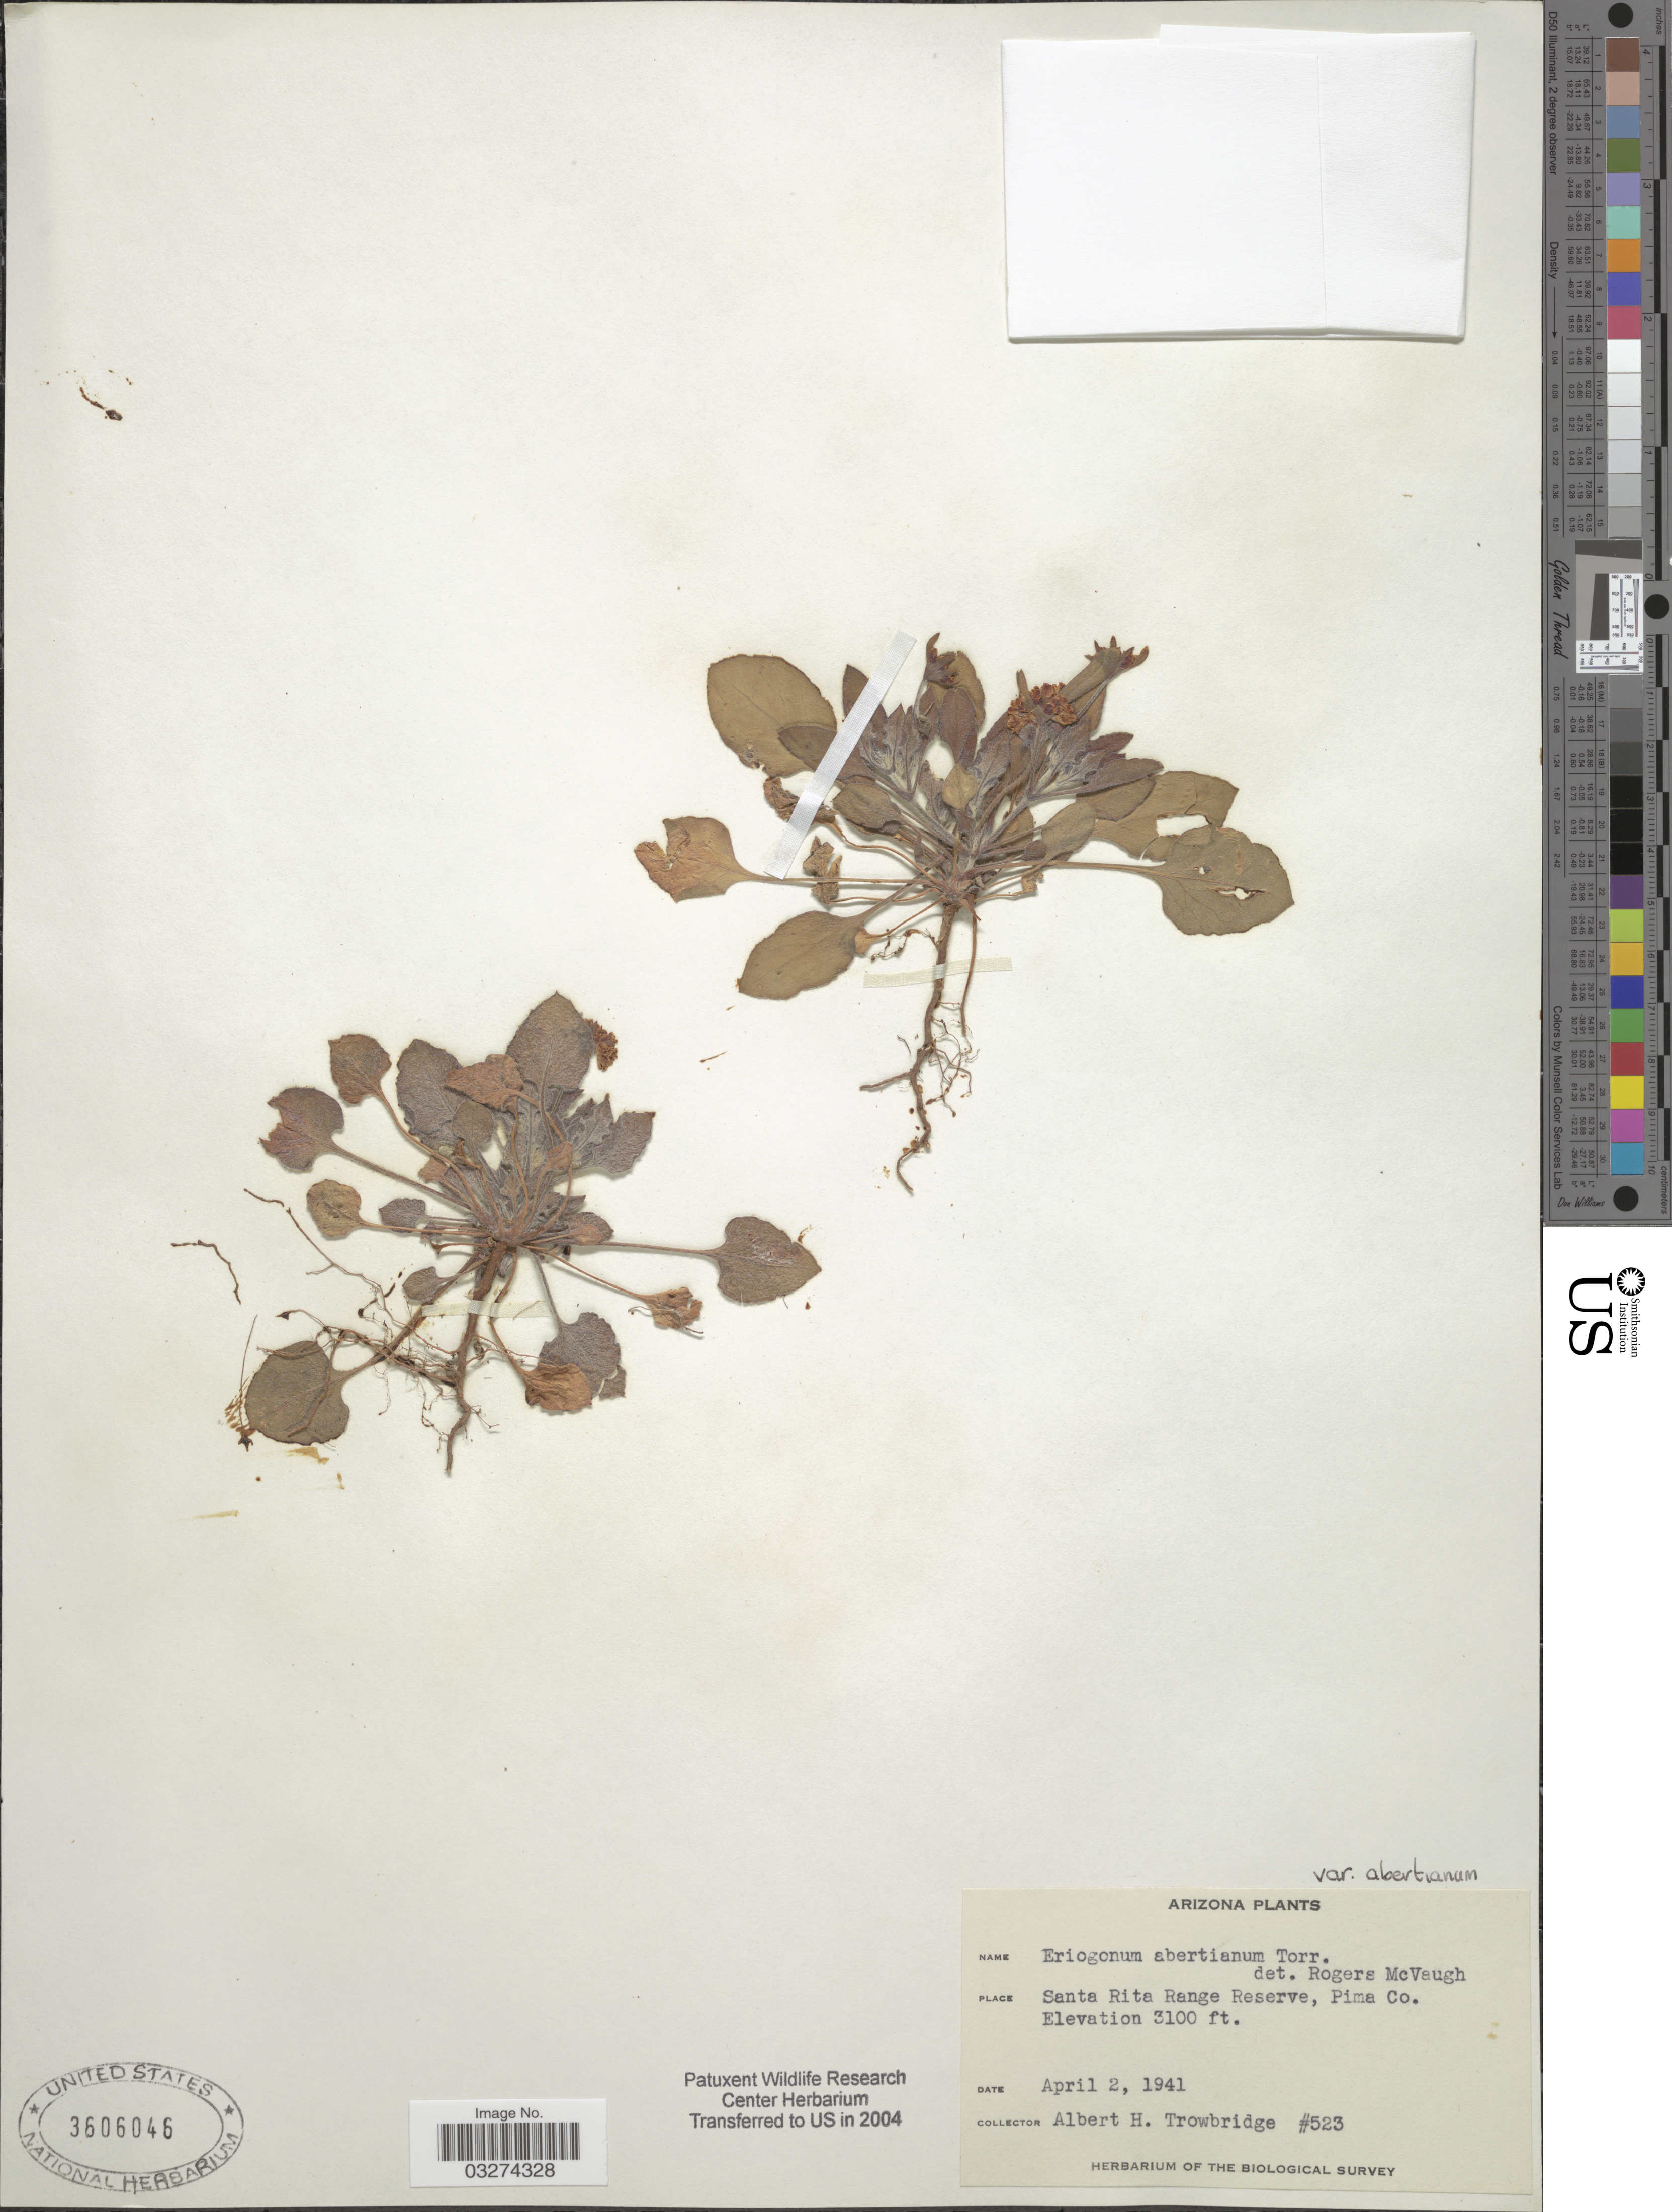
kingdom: Plantae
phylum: Tracheophyta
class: Magnoliopsida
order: Caryophyllales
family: Polygonaceae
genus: Eriogonum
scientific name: Eriogonum abertianum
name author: Torr.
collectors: A. H. Trowbridge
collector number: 523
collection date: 1941-04-02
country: United States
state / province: Arizona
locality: Santa Rita Range Reserve, Pima Co.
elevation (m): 945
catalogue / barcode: US 3606046